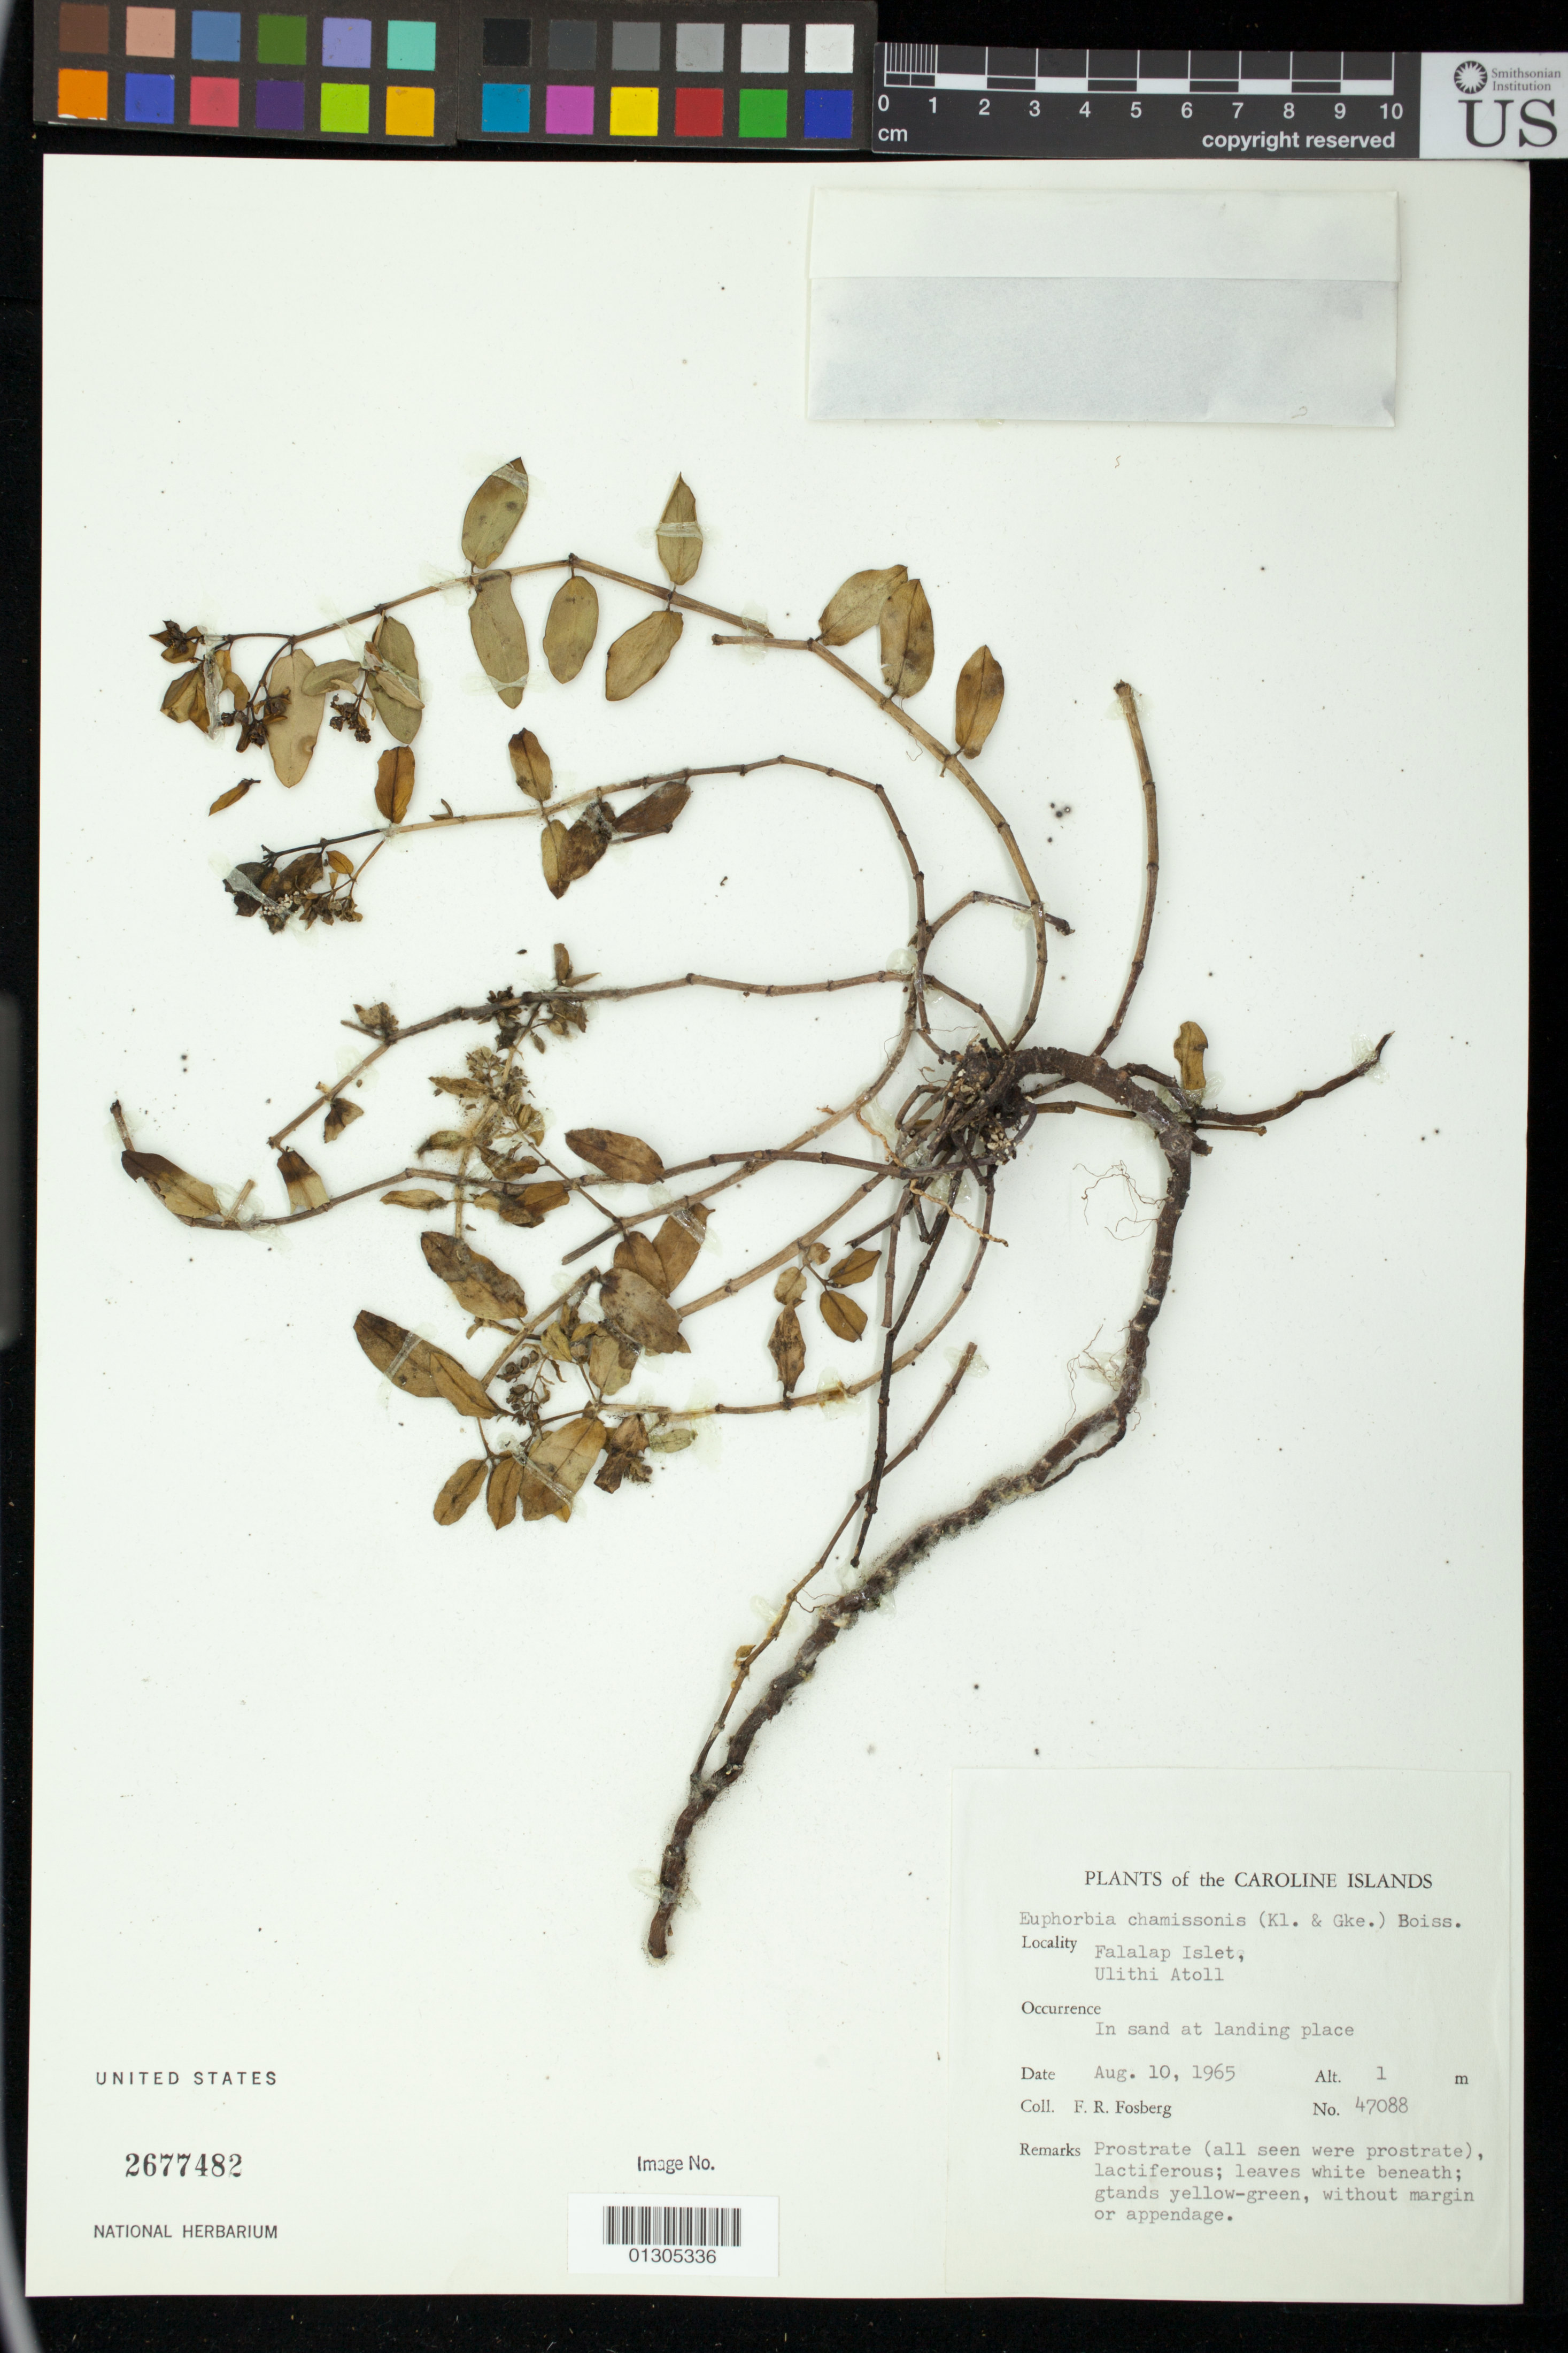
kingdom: Plantae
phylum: Tracheophyta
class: Magnoliopsida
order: Malpighiales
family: Euphorbiaceae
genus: Euphorbia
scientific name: Euphorbia chamissonis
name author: (Klotzsch ex Klotzsch & Garcke) Boiss.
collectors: F. R. Fosberg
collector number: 47088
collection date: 1965-08-10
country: Micronesia, Federated States of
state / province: Yap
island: Ulithi Atoll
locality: Ulithi Atoll, Falalap Islet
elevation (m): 1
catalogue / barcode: US 2677482